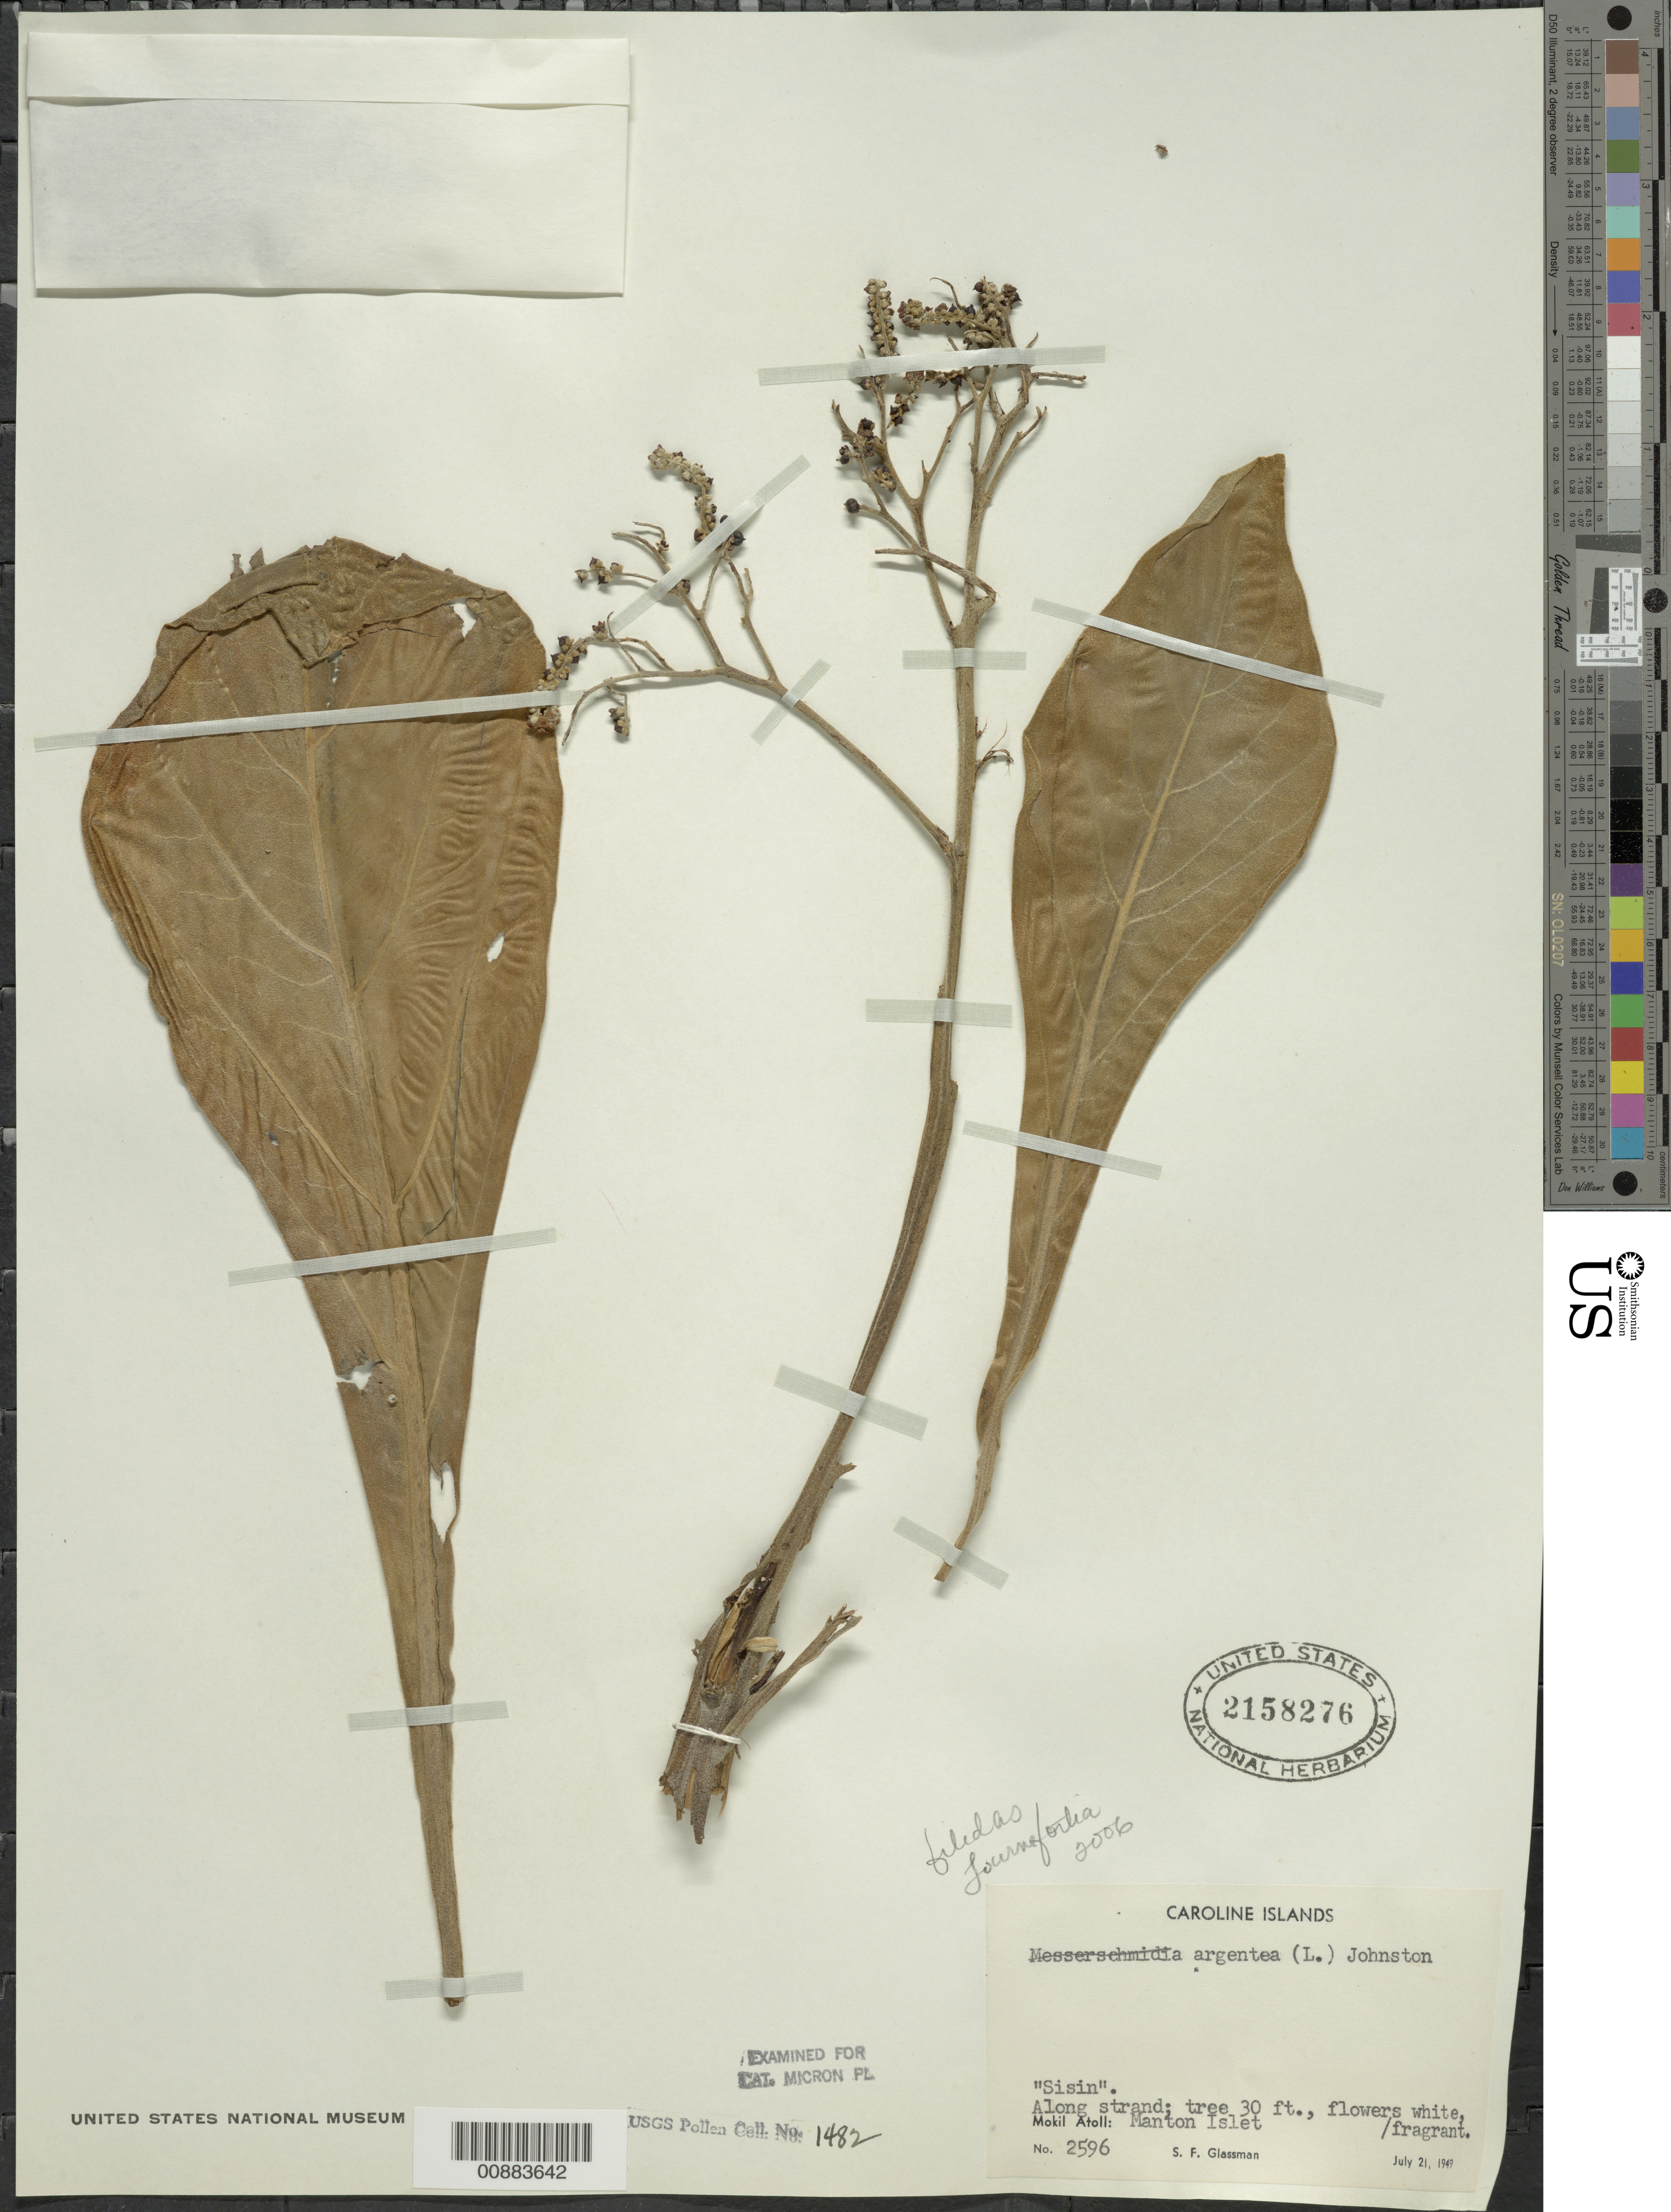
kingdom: Plantae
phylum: Tracheophyta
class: Magnoliopsida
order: Boraginales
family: Heliotropiaceae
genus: Heliotropium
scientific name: Heliotropium arboreum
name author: (Blanco) Mabberley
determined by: Wagner, W. L., (BOT), Smithsonian Institution - National Museum of Natural History (UNITED STATES)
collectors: S. F. Glassman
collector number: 2596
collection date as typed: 21 Jul 1949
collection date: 1949-07-21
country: Micronesia, Federated States of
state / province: Pohnpei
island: Mwokil (Mokil) Atoll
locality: Manton Islet, along strand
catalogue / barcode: US 2158276